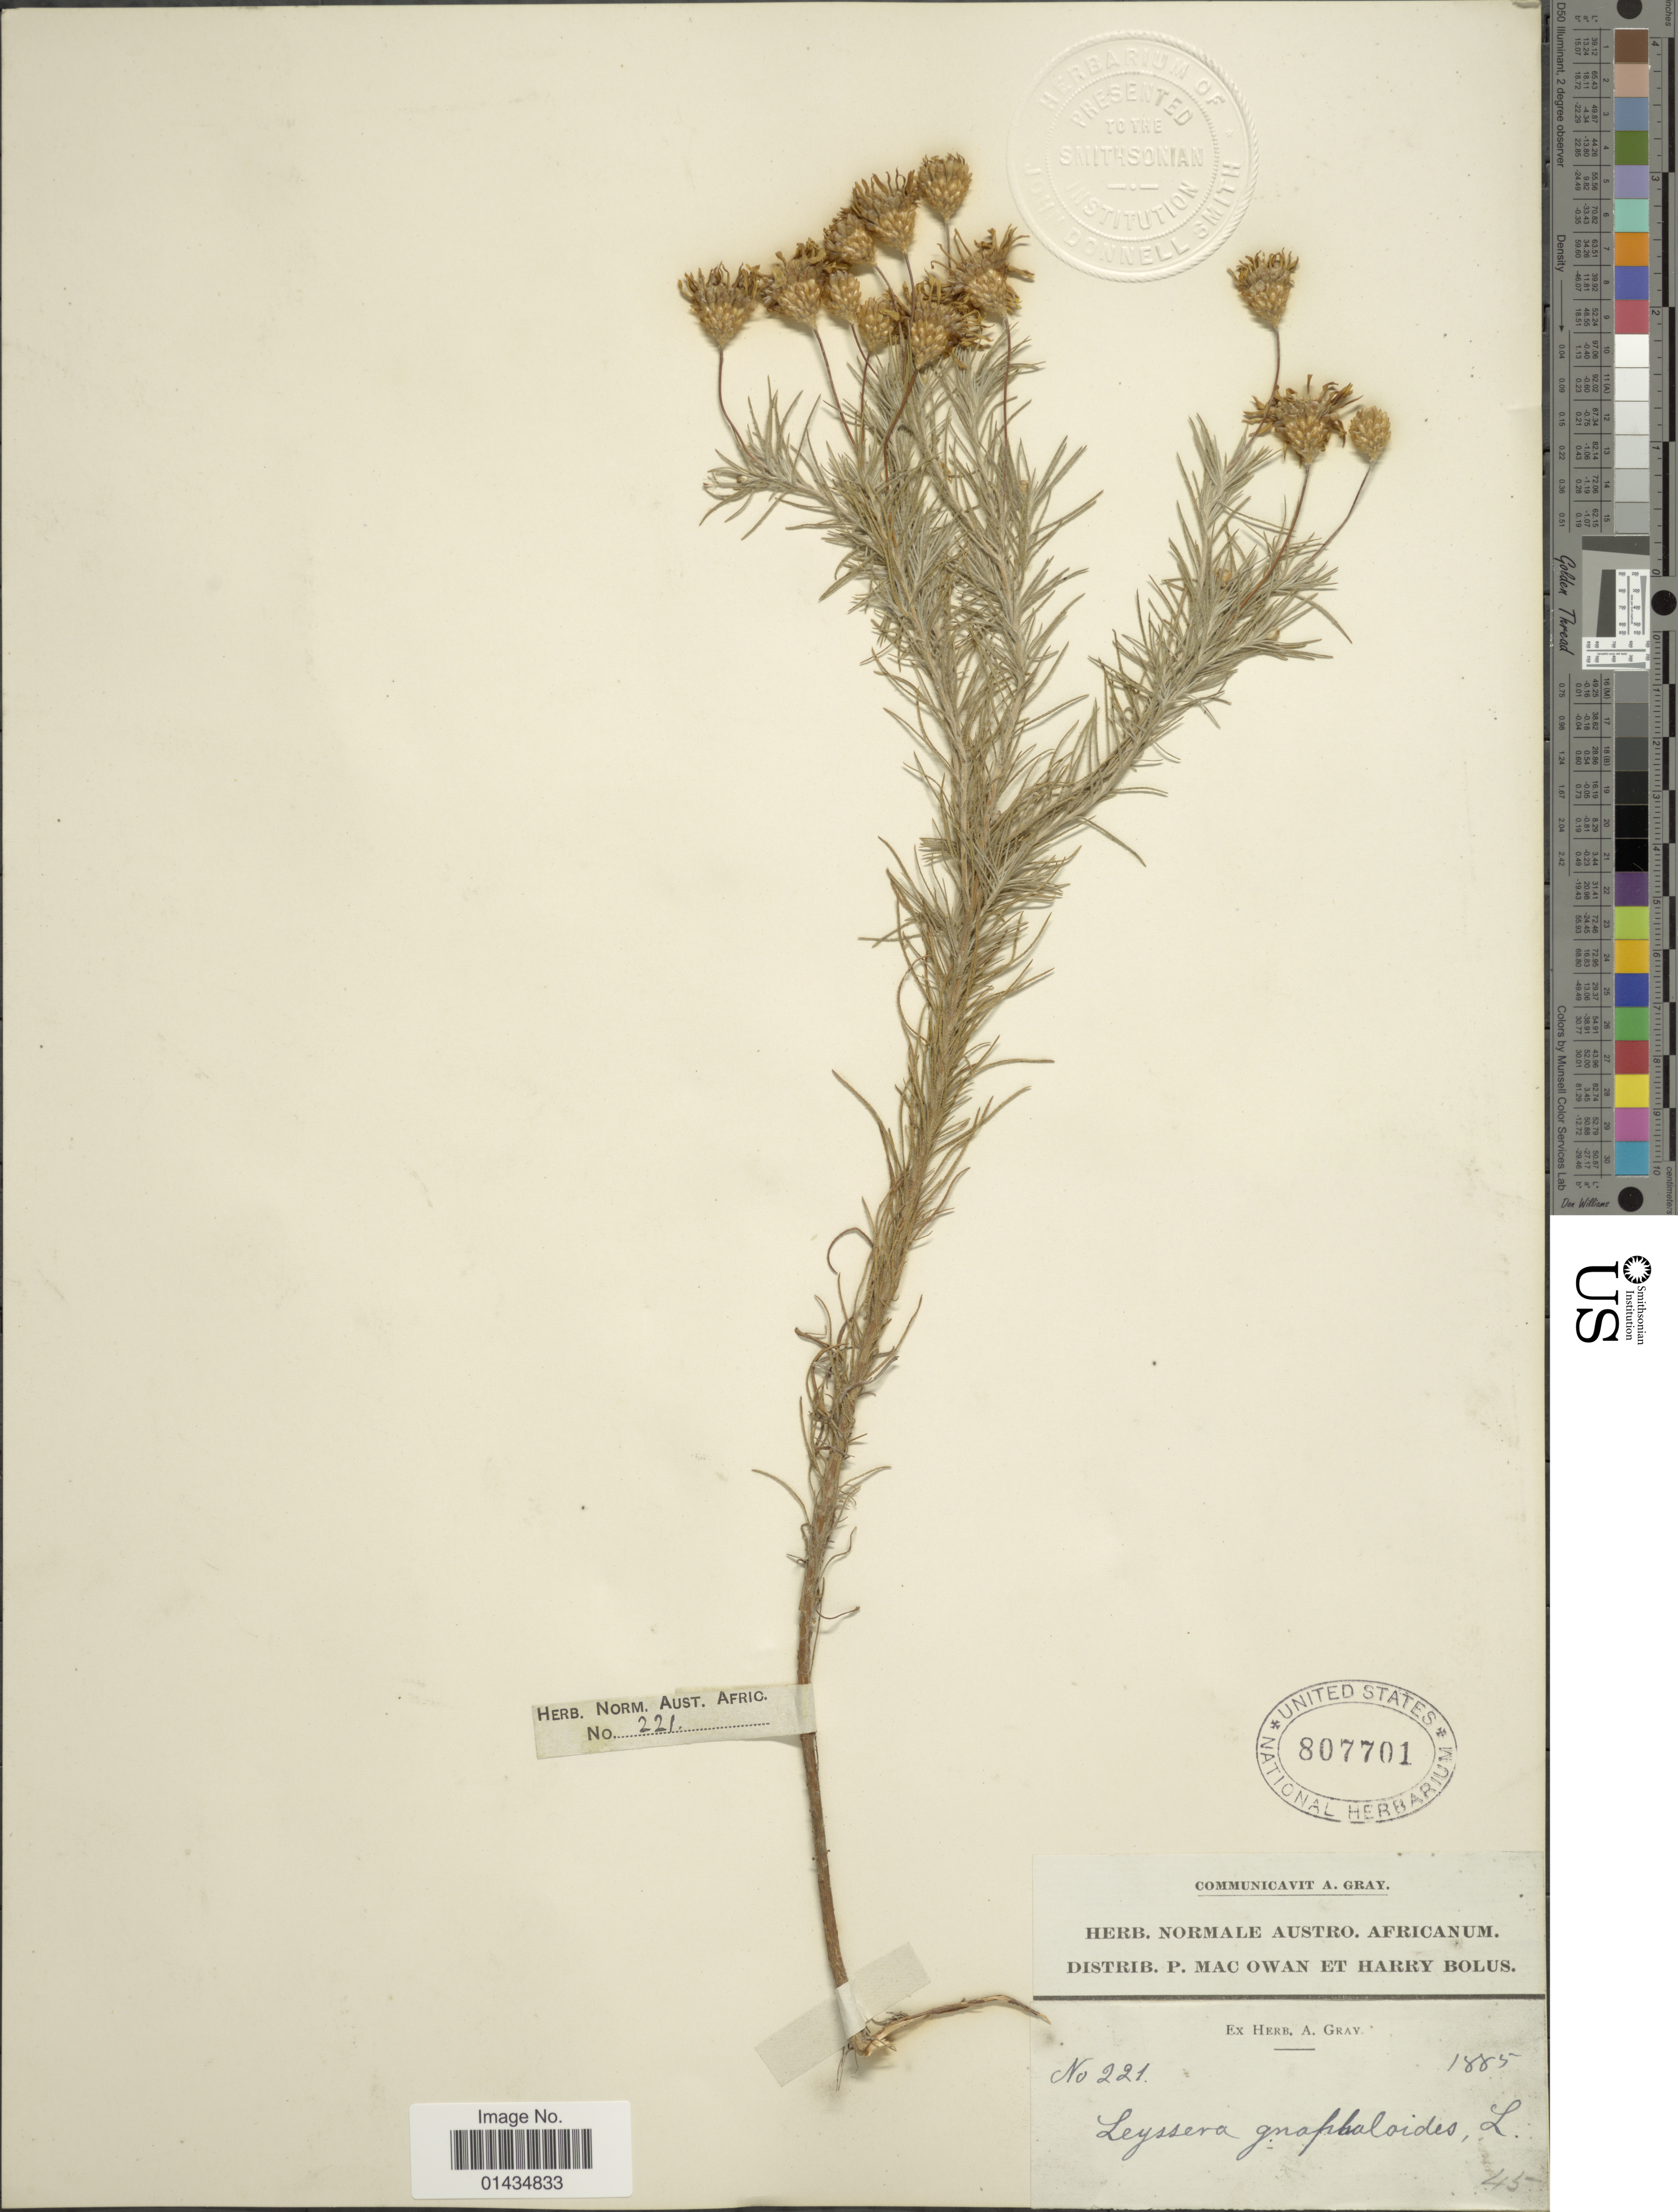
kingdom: Plantae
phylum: Tracheophyta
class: Magnoliopsida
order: Asterales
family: Asteraceae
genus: Leysera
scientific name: Leysera gnaphalodes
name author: (L.) L.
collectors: P. MacOwan & H. Bolus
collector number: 221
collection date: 1885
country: South Africa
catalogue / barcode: US 807701